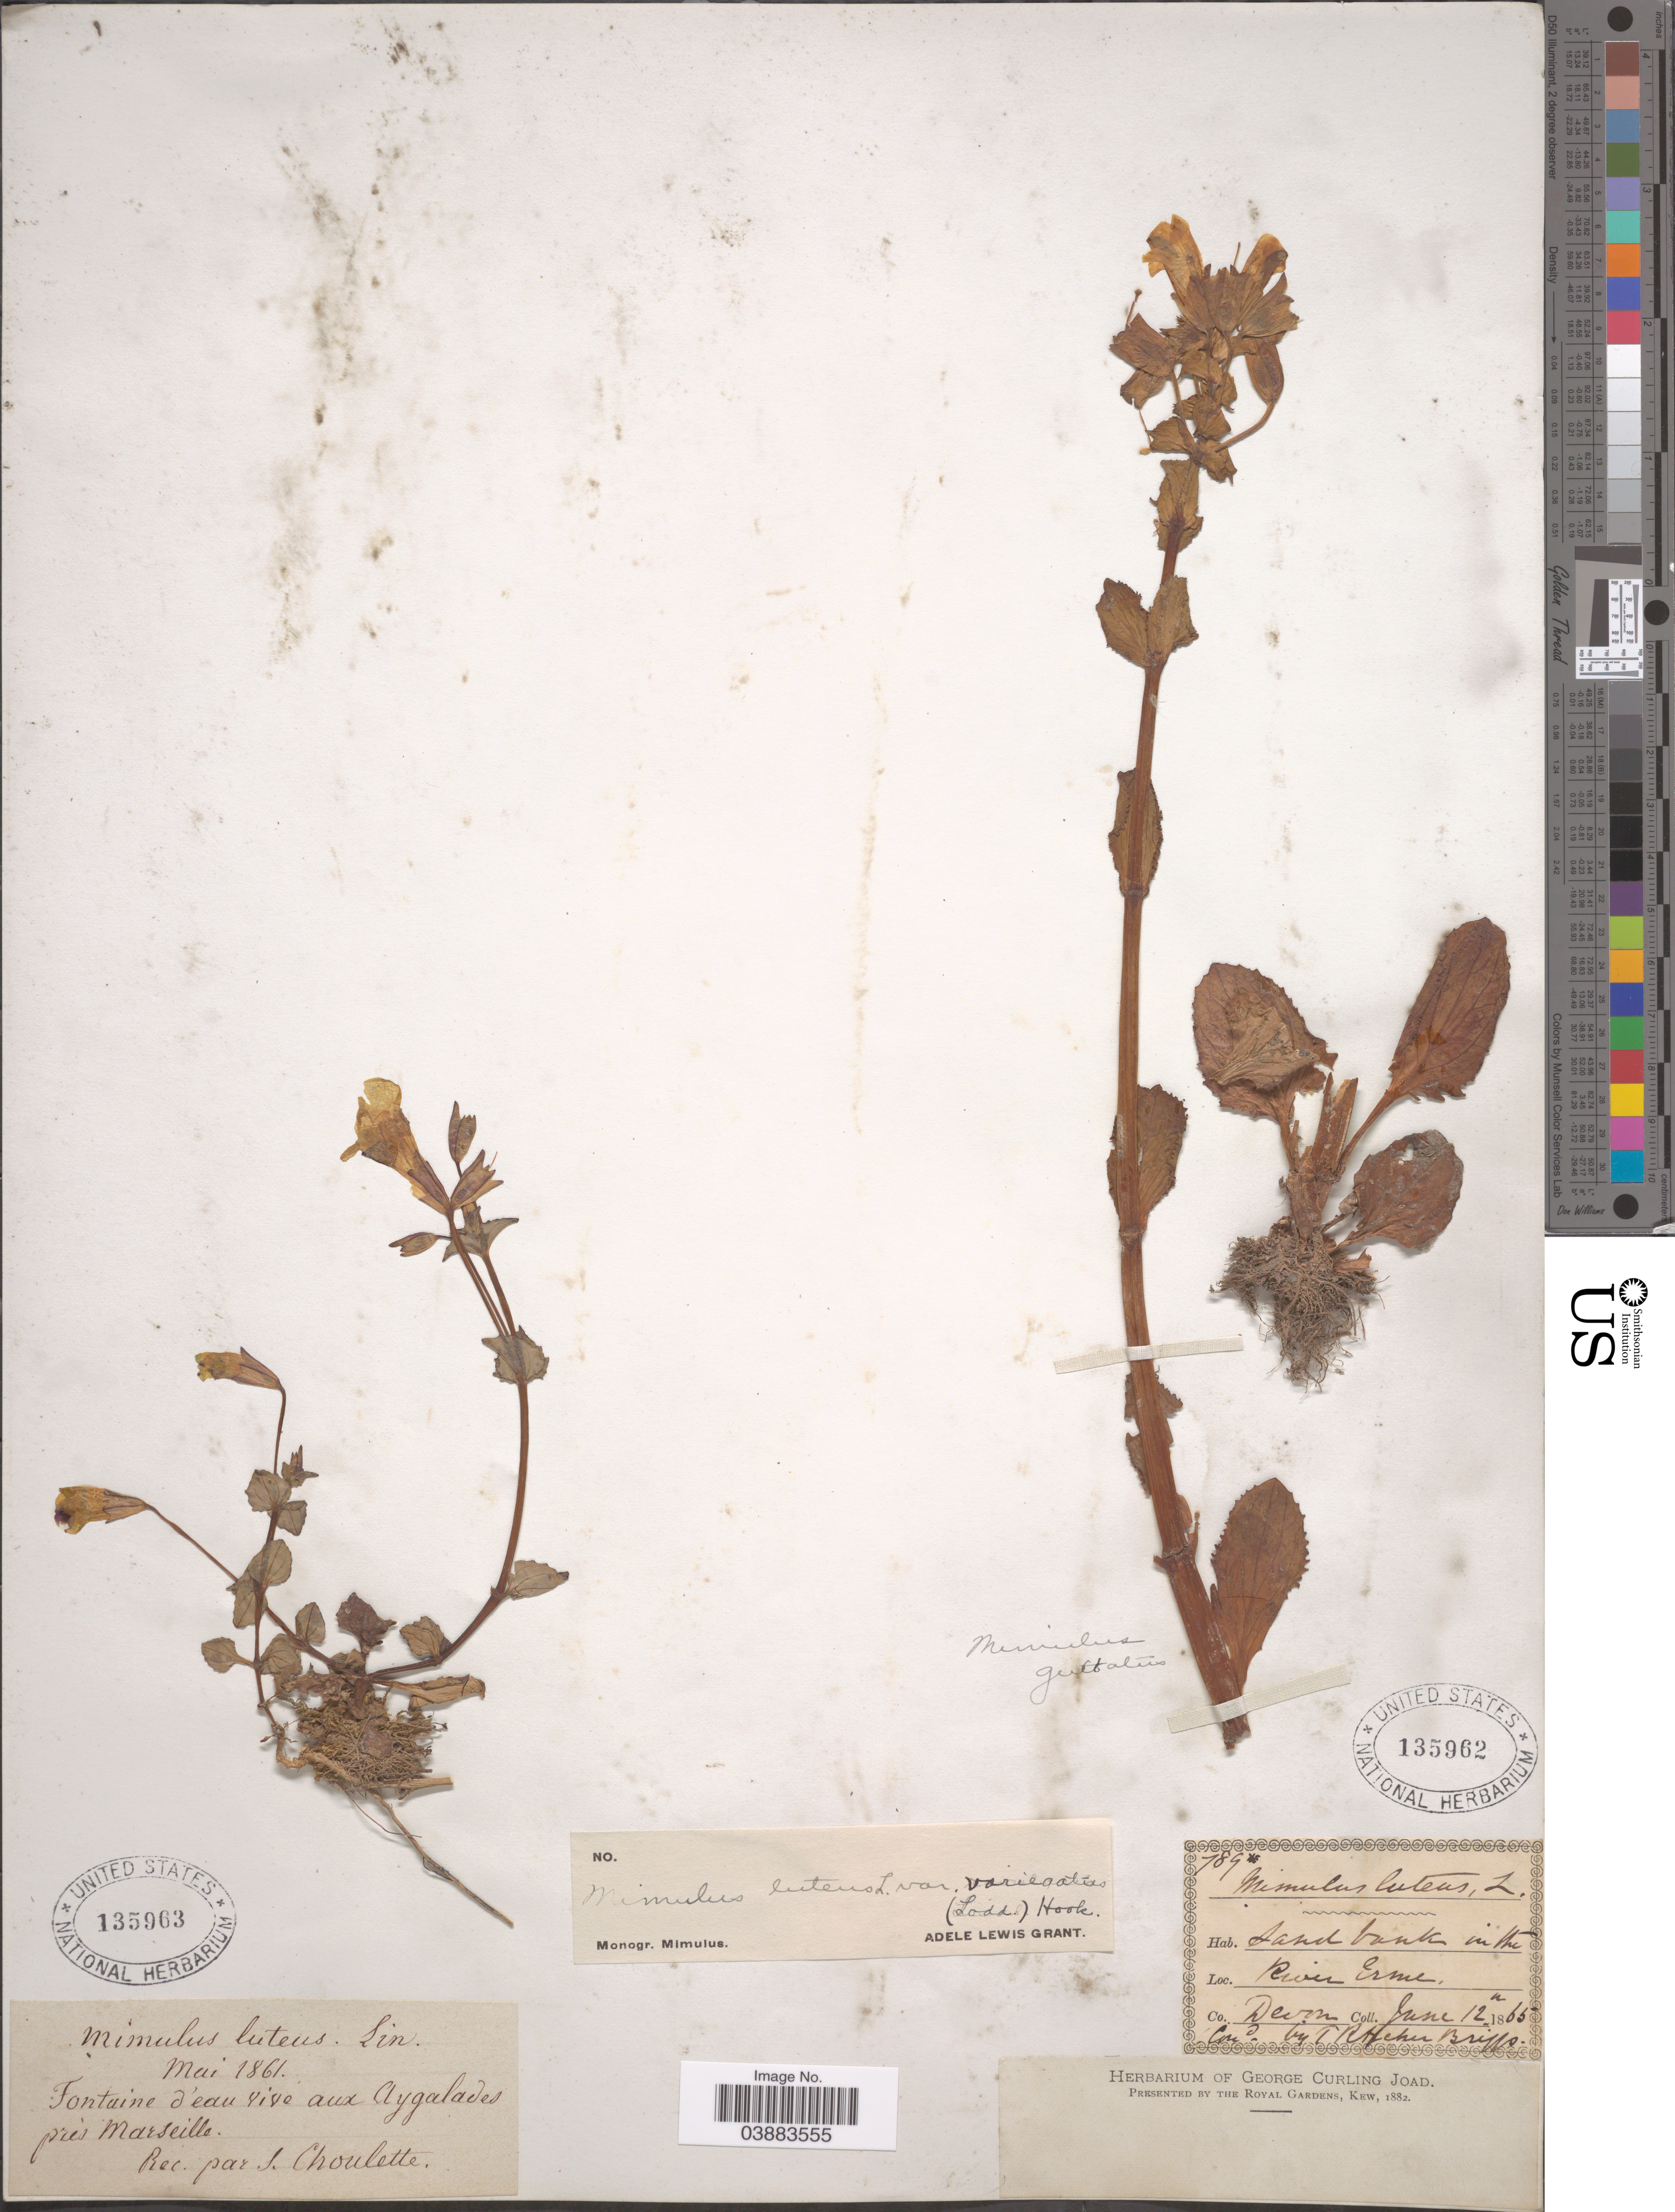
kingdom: Plantae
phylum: Tracheophyta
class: Magnoliopsida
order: Lamiales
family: Phrymaceae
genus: Mimulus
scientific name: Mimulus luteus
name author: L.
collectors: S. Choulette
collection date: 1861-05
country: France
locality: Fontaine d'eau vive aux Aygalades pres Marseille.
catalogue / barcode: US 135963